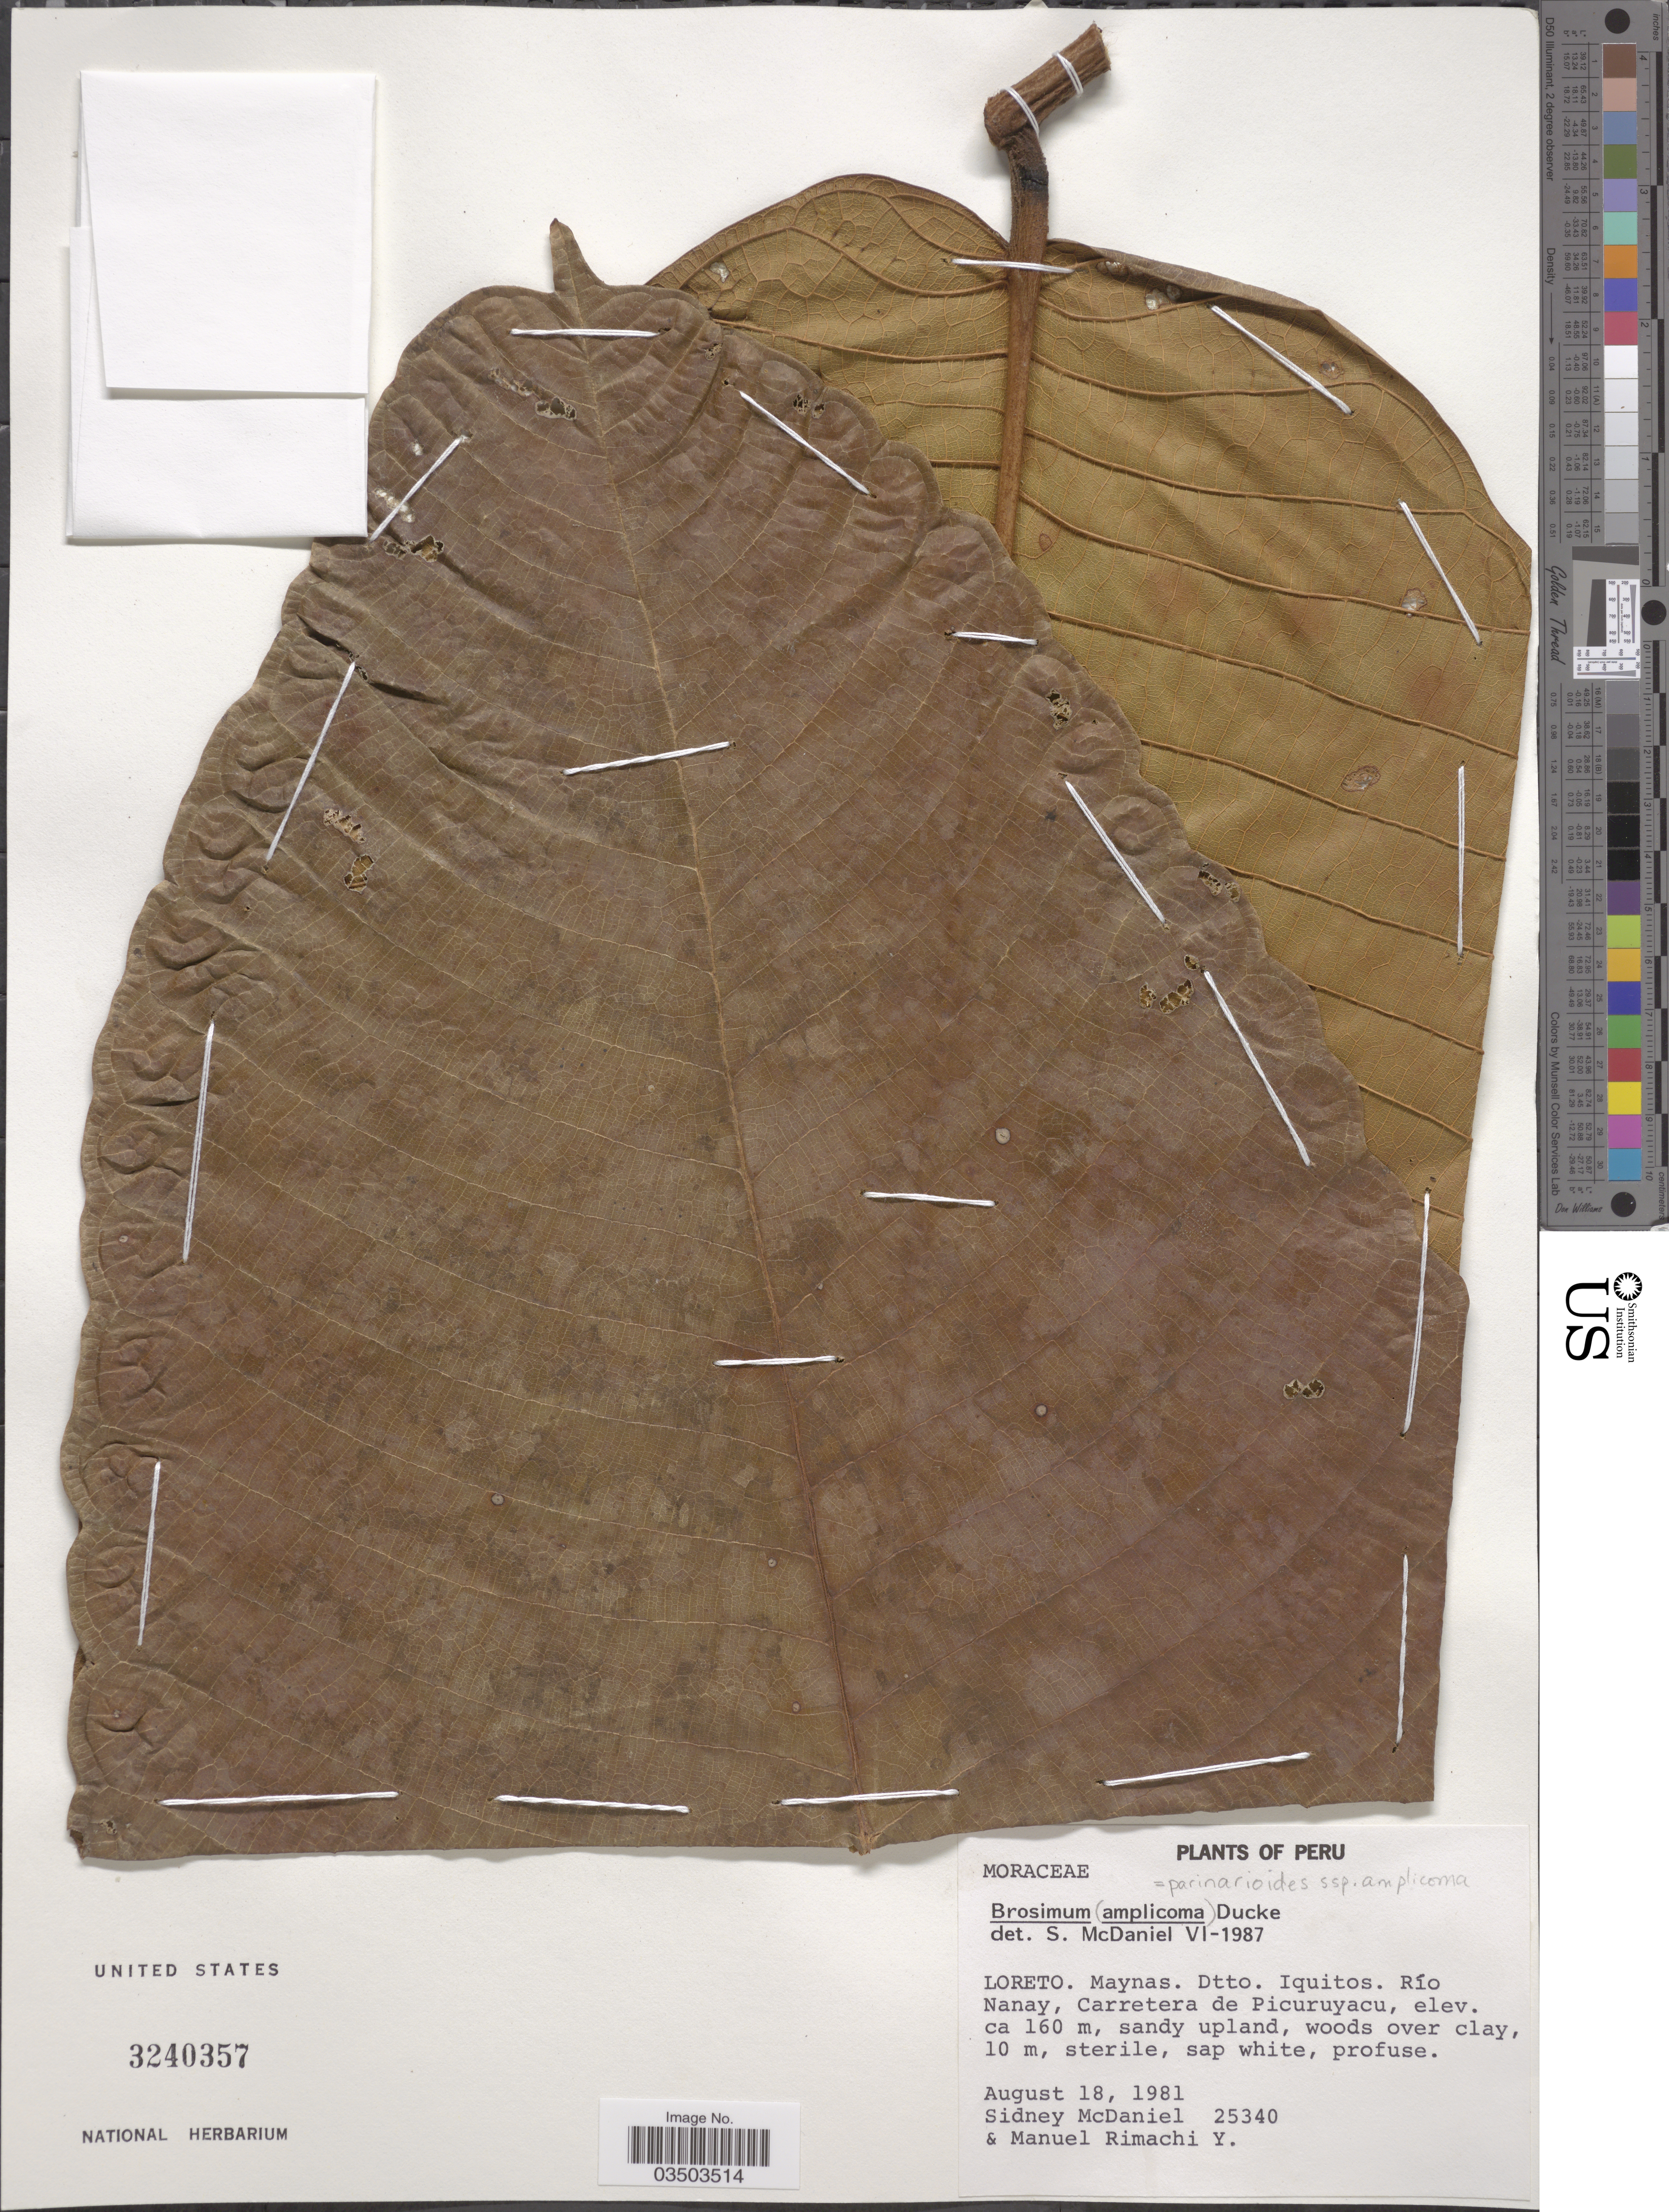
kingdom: Plantae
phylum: Tracheophyta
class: Magnoliopsida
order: Rosales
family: Moraceae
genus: Brosimum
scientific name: Brosimum parinarioides subsp. amplicoma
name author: (Ducke) C.C. Berg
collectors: S. McDaniel & M. Rimachi Y.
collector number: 25340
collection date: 1981-08-18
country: Peru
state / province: Loreto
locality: Maynas. Dtto. Iquitos. Río Nanay, Carretera de Picuruyacu.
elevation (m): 160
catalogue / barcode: US 3240357